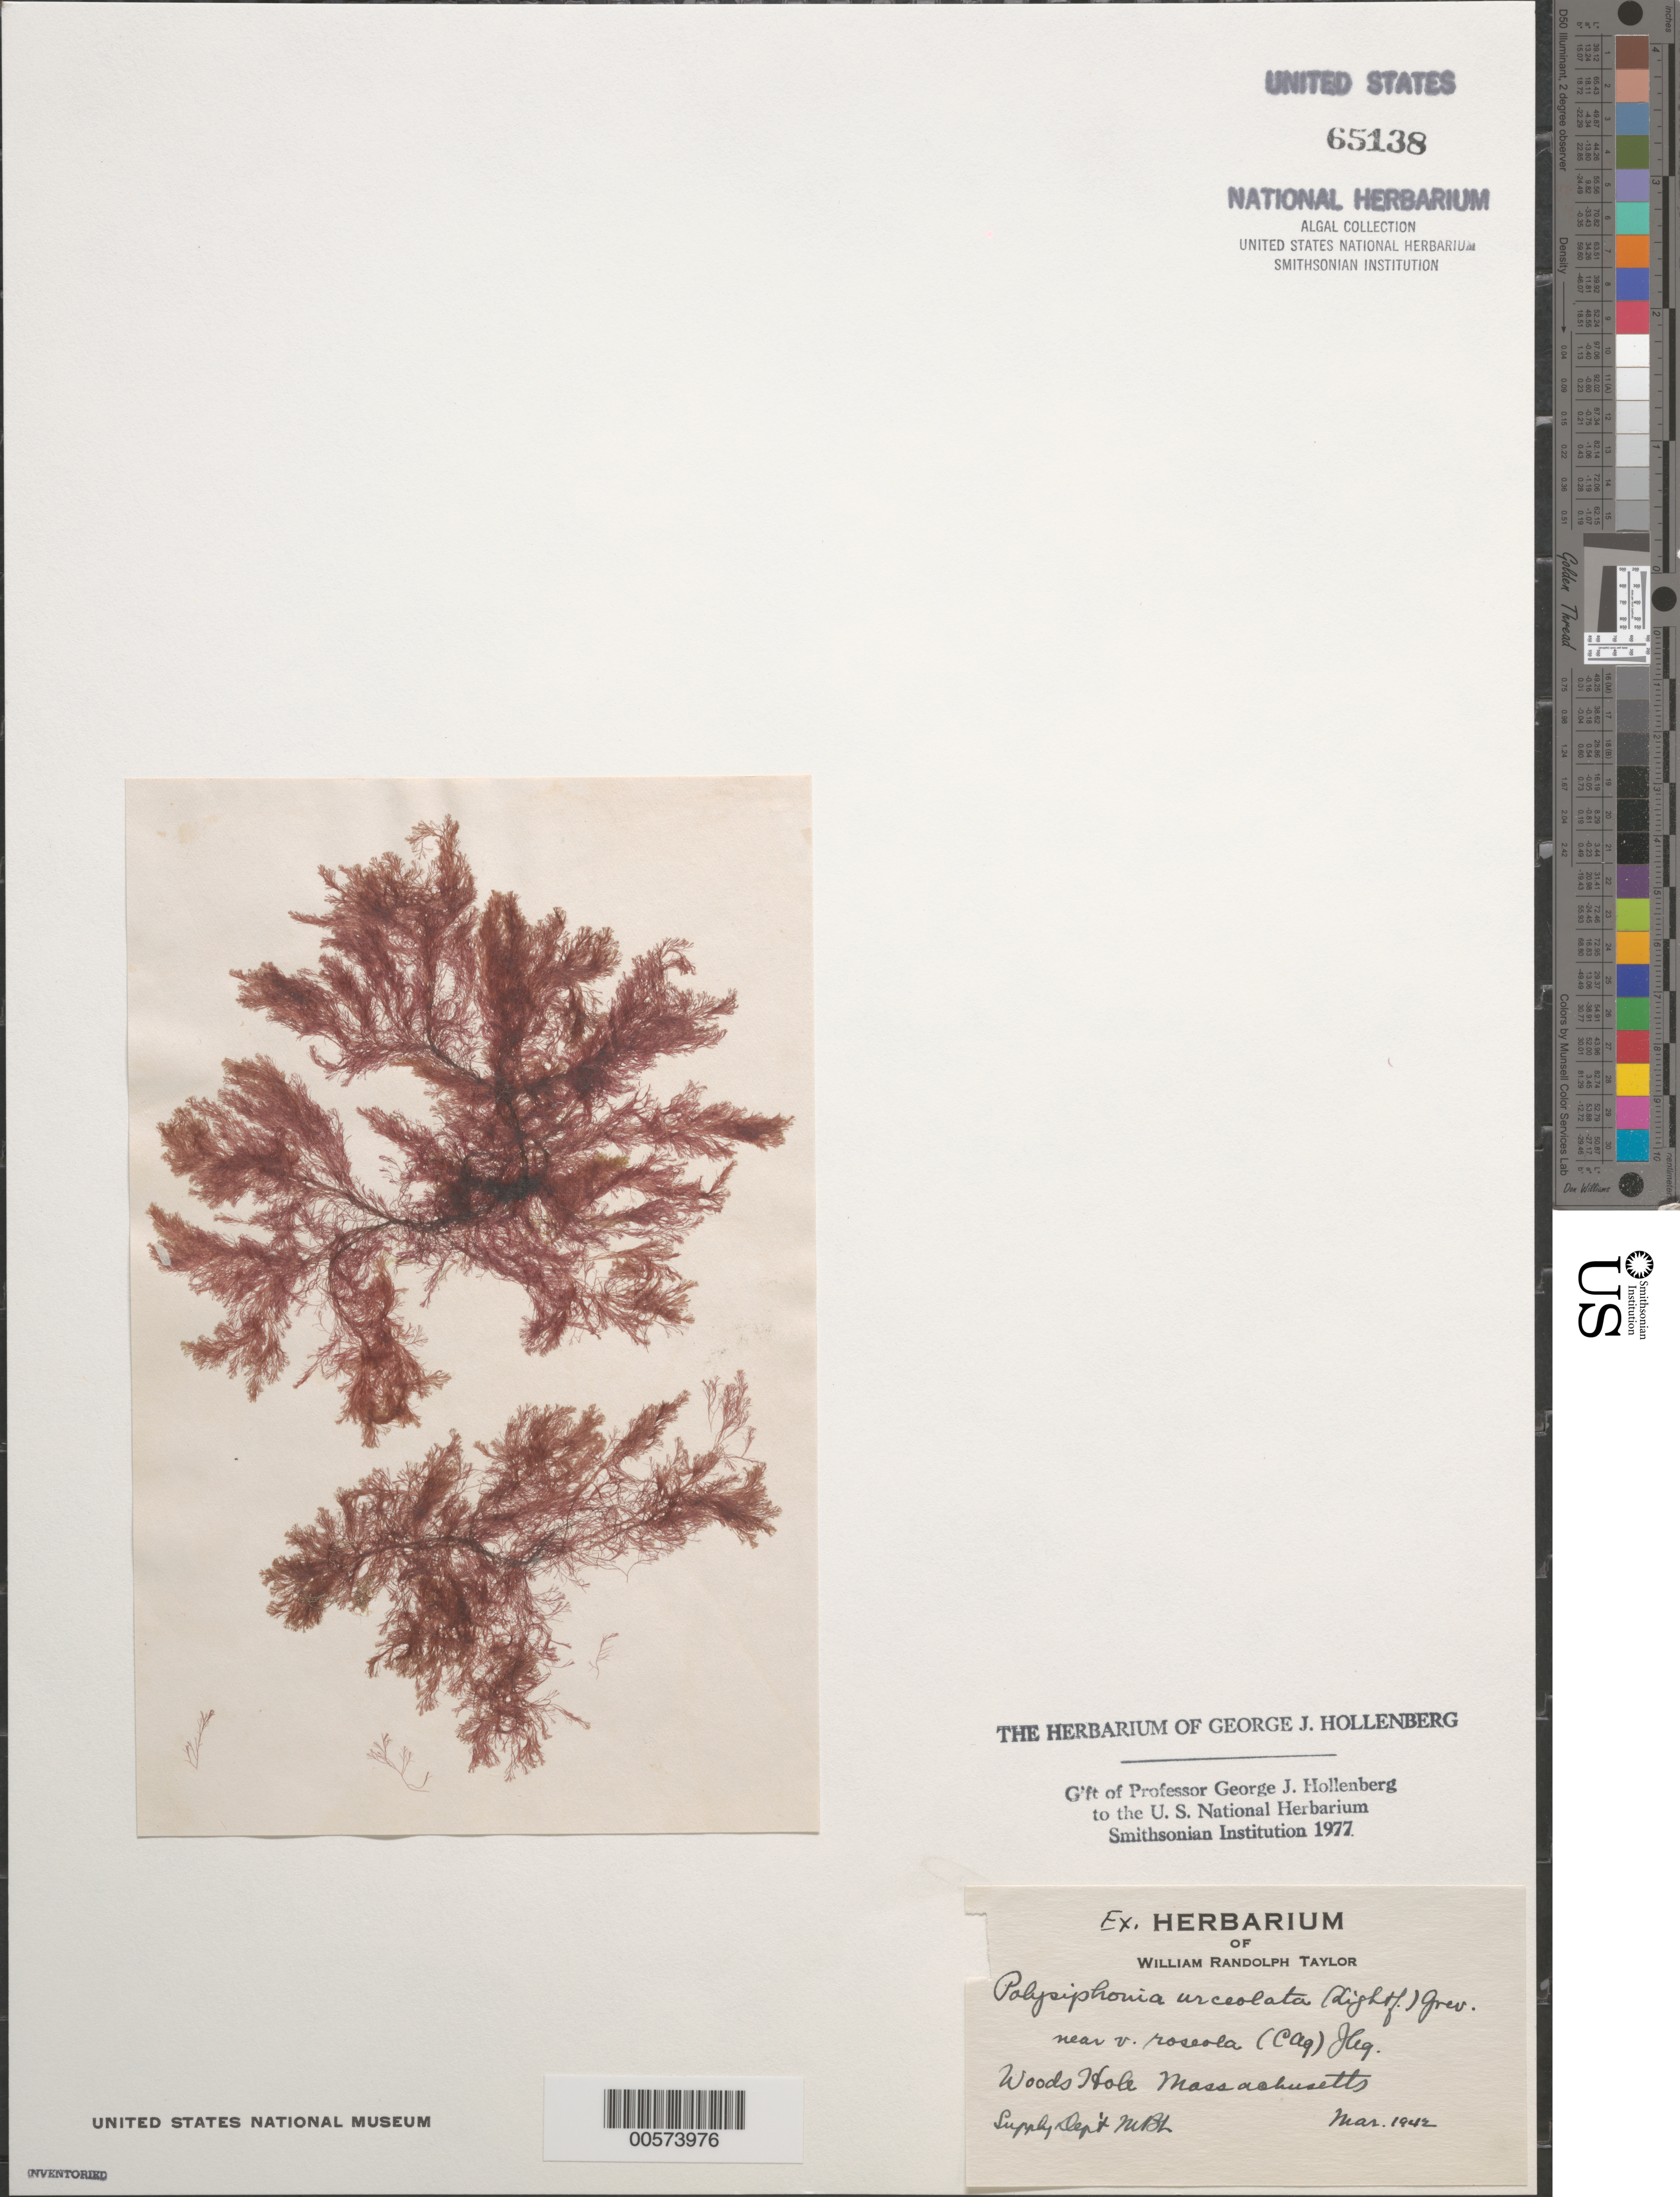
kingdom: Plantae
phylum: Rhodophyta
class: Florideophyceae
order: Ceramiales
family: Rhodomelaceae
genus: Polysiphonia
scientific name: Polysiphonia urceolata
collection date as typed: Mar 1942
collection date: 1942-03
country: United States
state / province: Massachusetts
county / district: Barnstable County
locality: Woods Hole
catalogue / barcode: US 65138